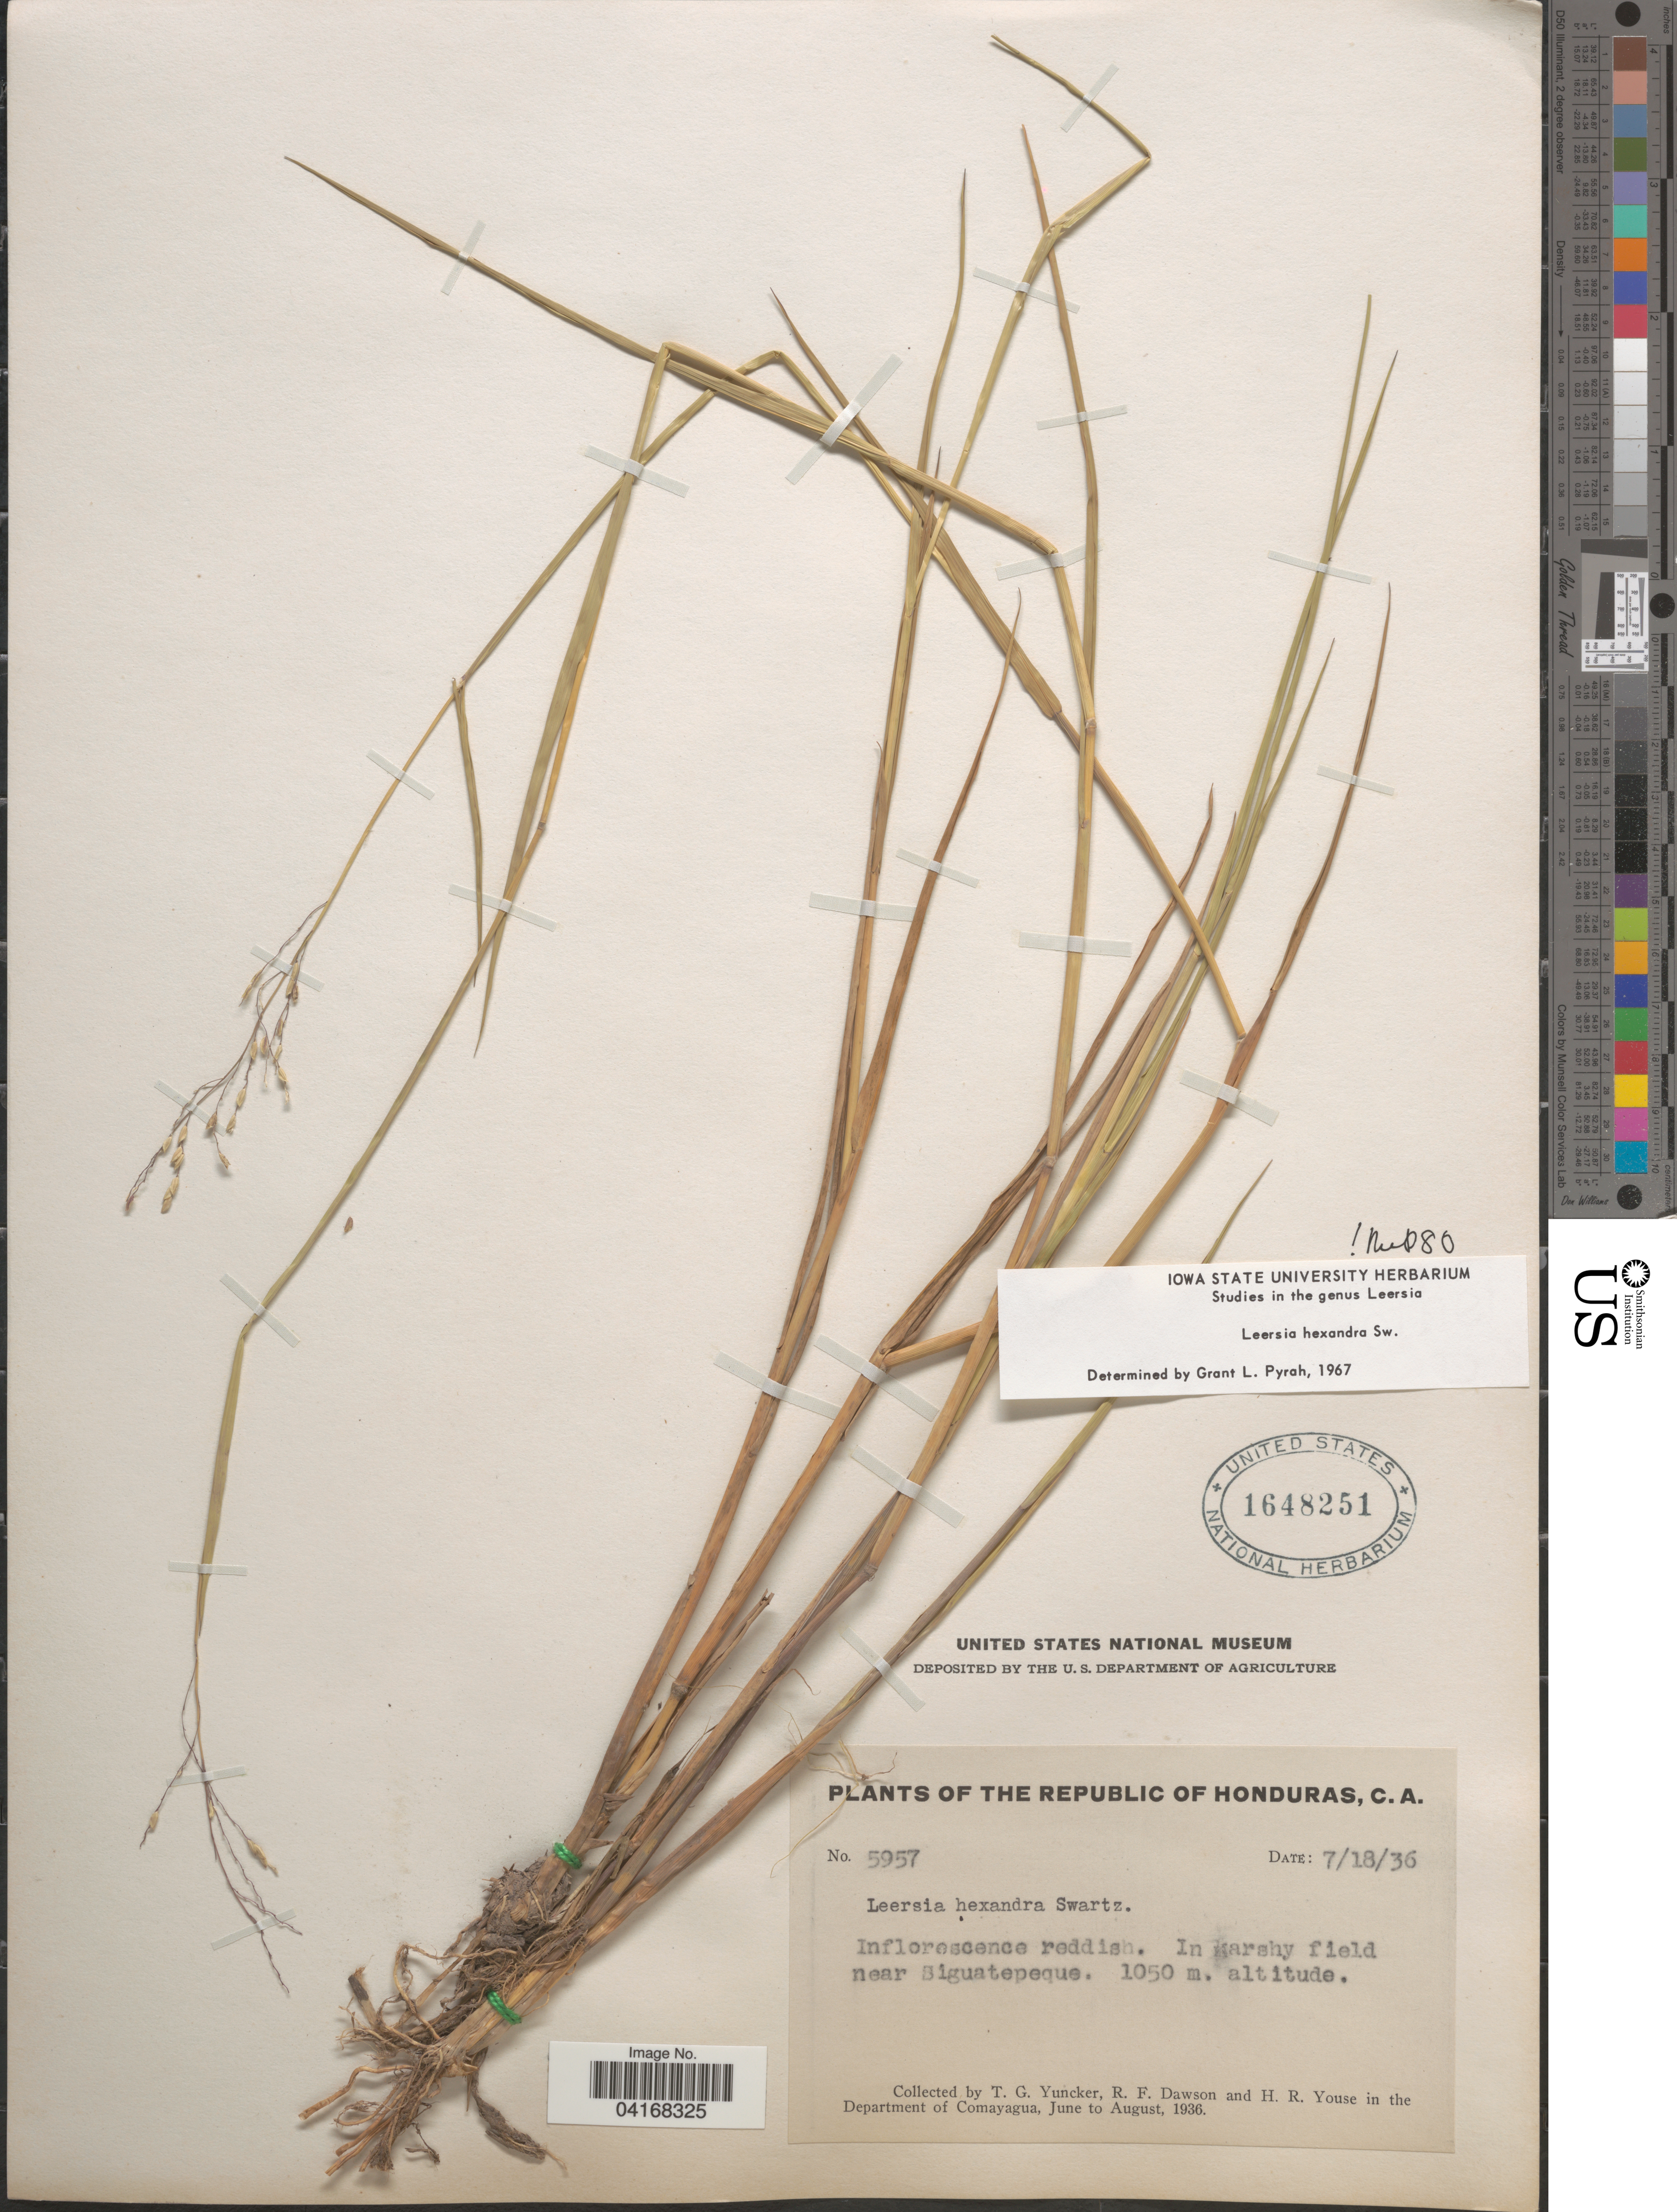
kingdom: Plantae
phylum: Tracheophyta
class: Liliopsida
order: Poales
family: Poaceae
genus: Leersia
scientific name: Leersia hexandra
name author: Sw.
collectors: T. G. Yuncker, R. F. Dawson & H. Youse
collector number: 5957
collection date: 1936-07-18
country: Honduras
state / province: Comayagua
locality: In the Department of Comayagua. In marshy field near Siguatepeque.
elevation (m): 1050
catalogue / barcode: US 1648251